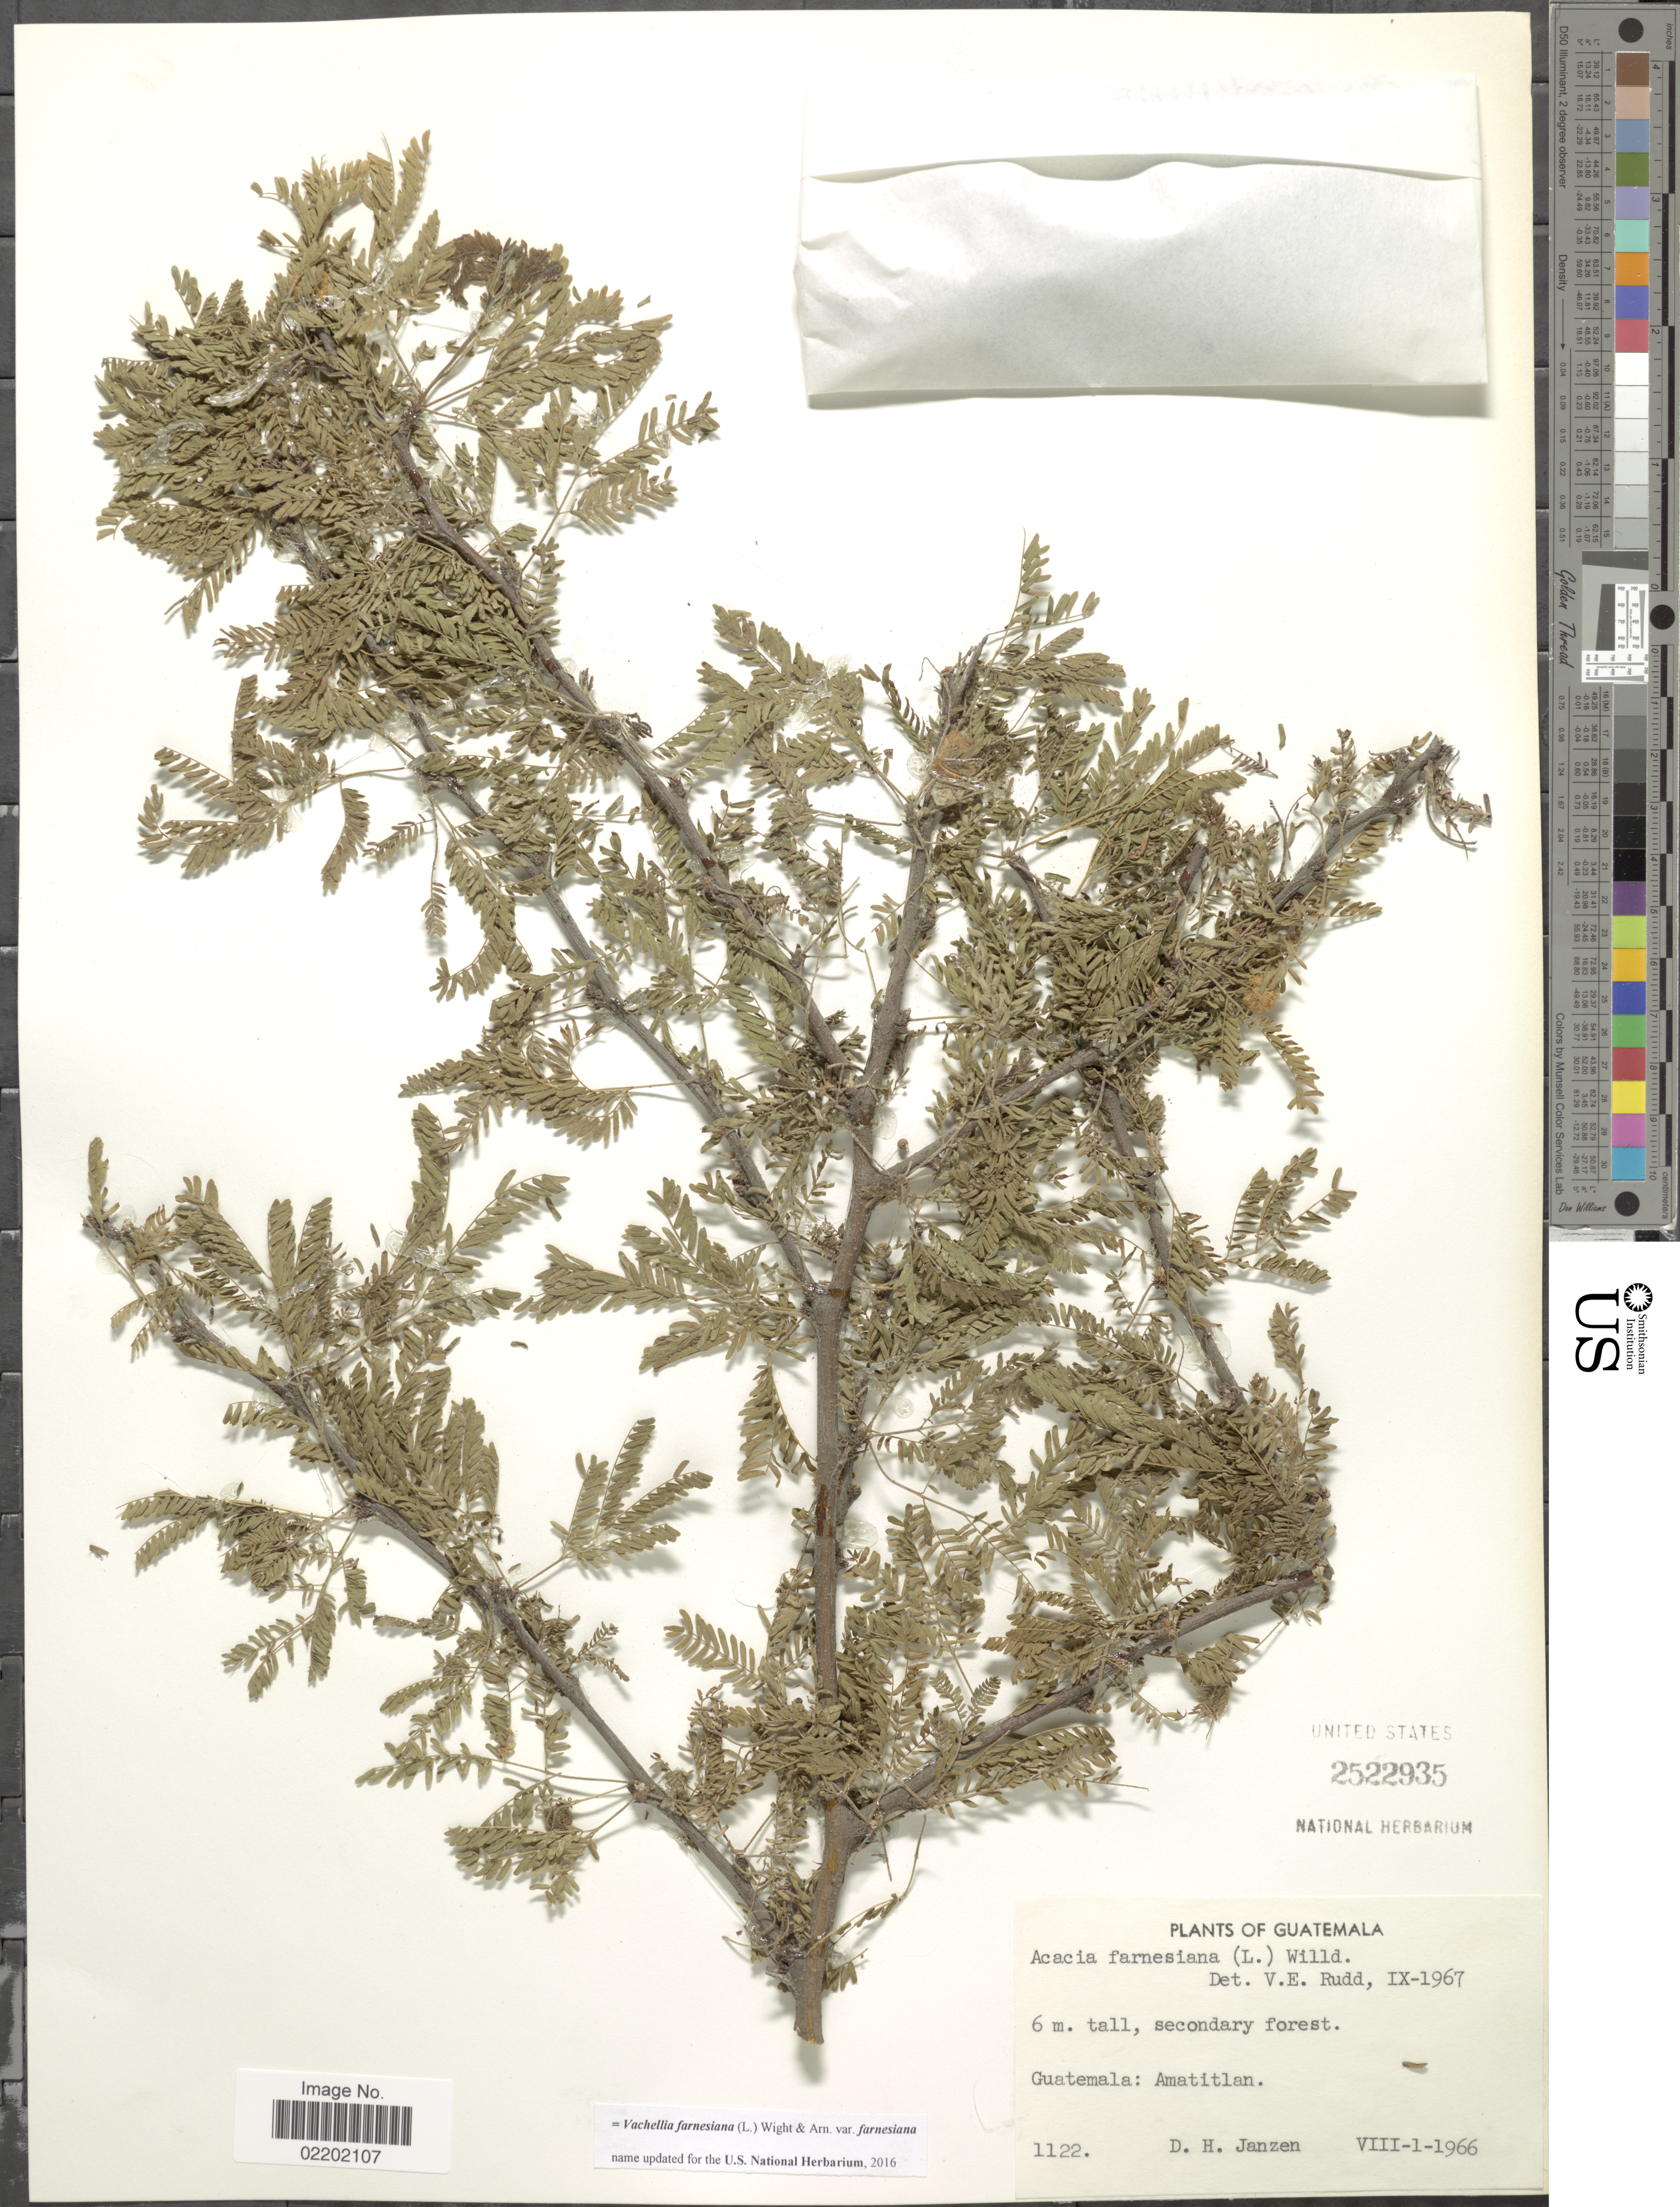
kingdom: Plantae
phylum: Tracheophyta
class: Magnoliopsida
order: Fabales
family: Fabaceae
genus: Vachellia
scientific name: Vachellia farnesiana var. farnesiana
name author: (L.) Wight & Arn.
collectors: D. Janzen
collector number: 1122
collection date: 1966-08-01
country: Guatemala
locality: Secondary forest, Amatitlan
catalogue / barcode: US 2522935